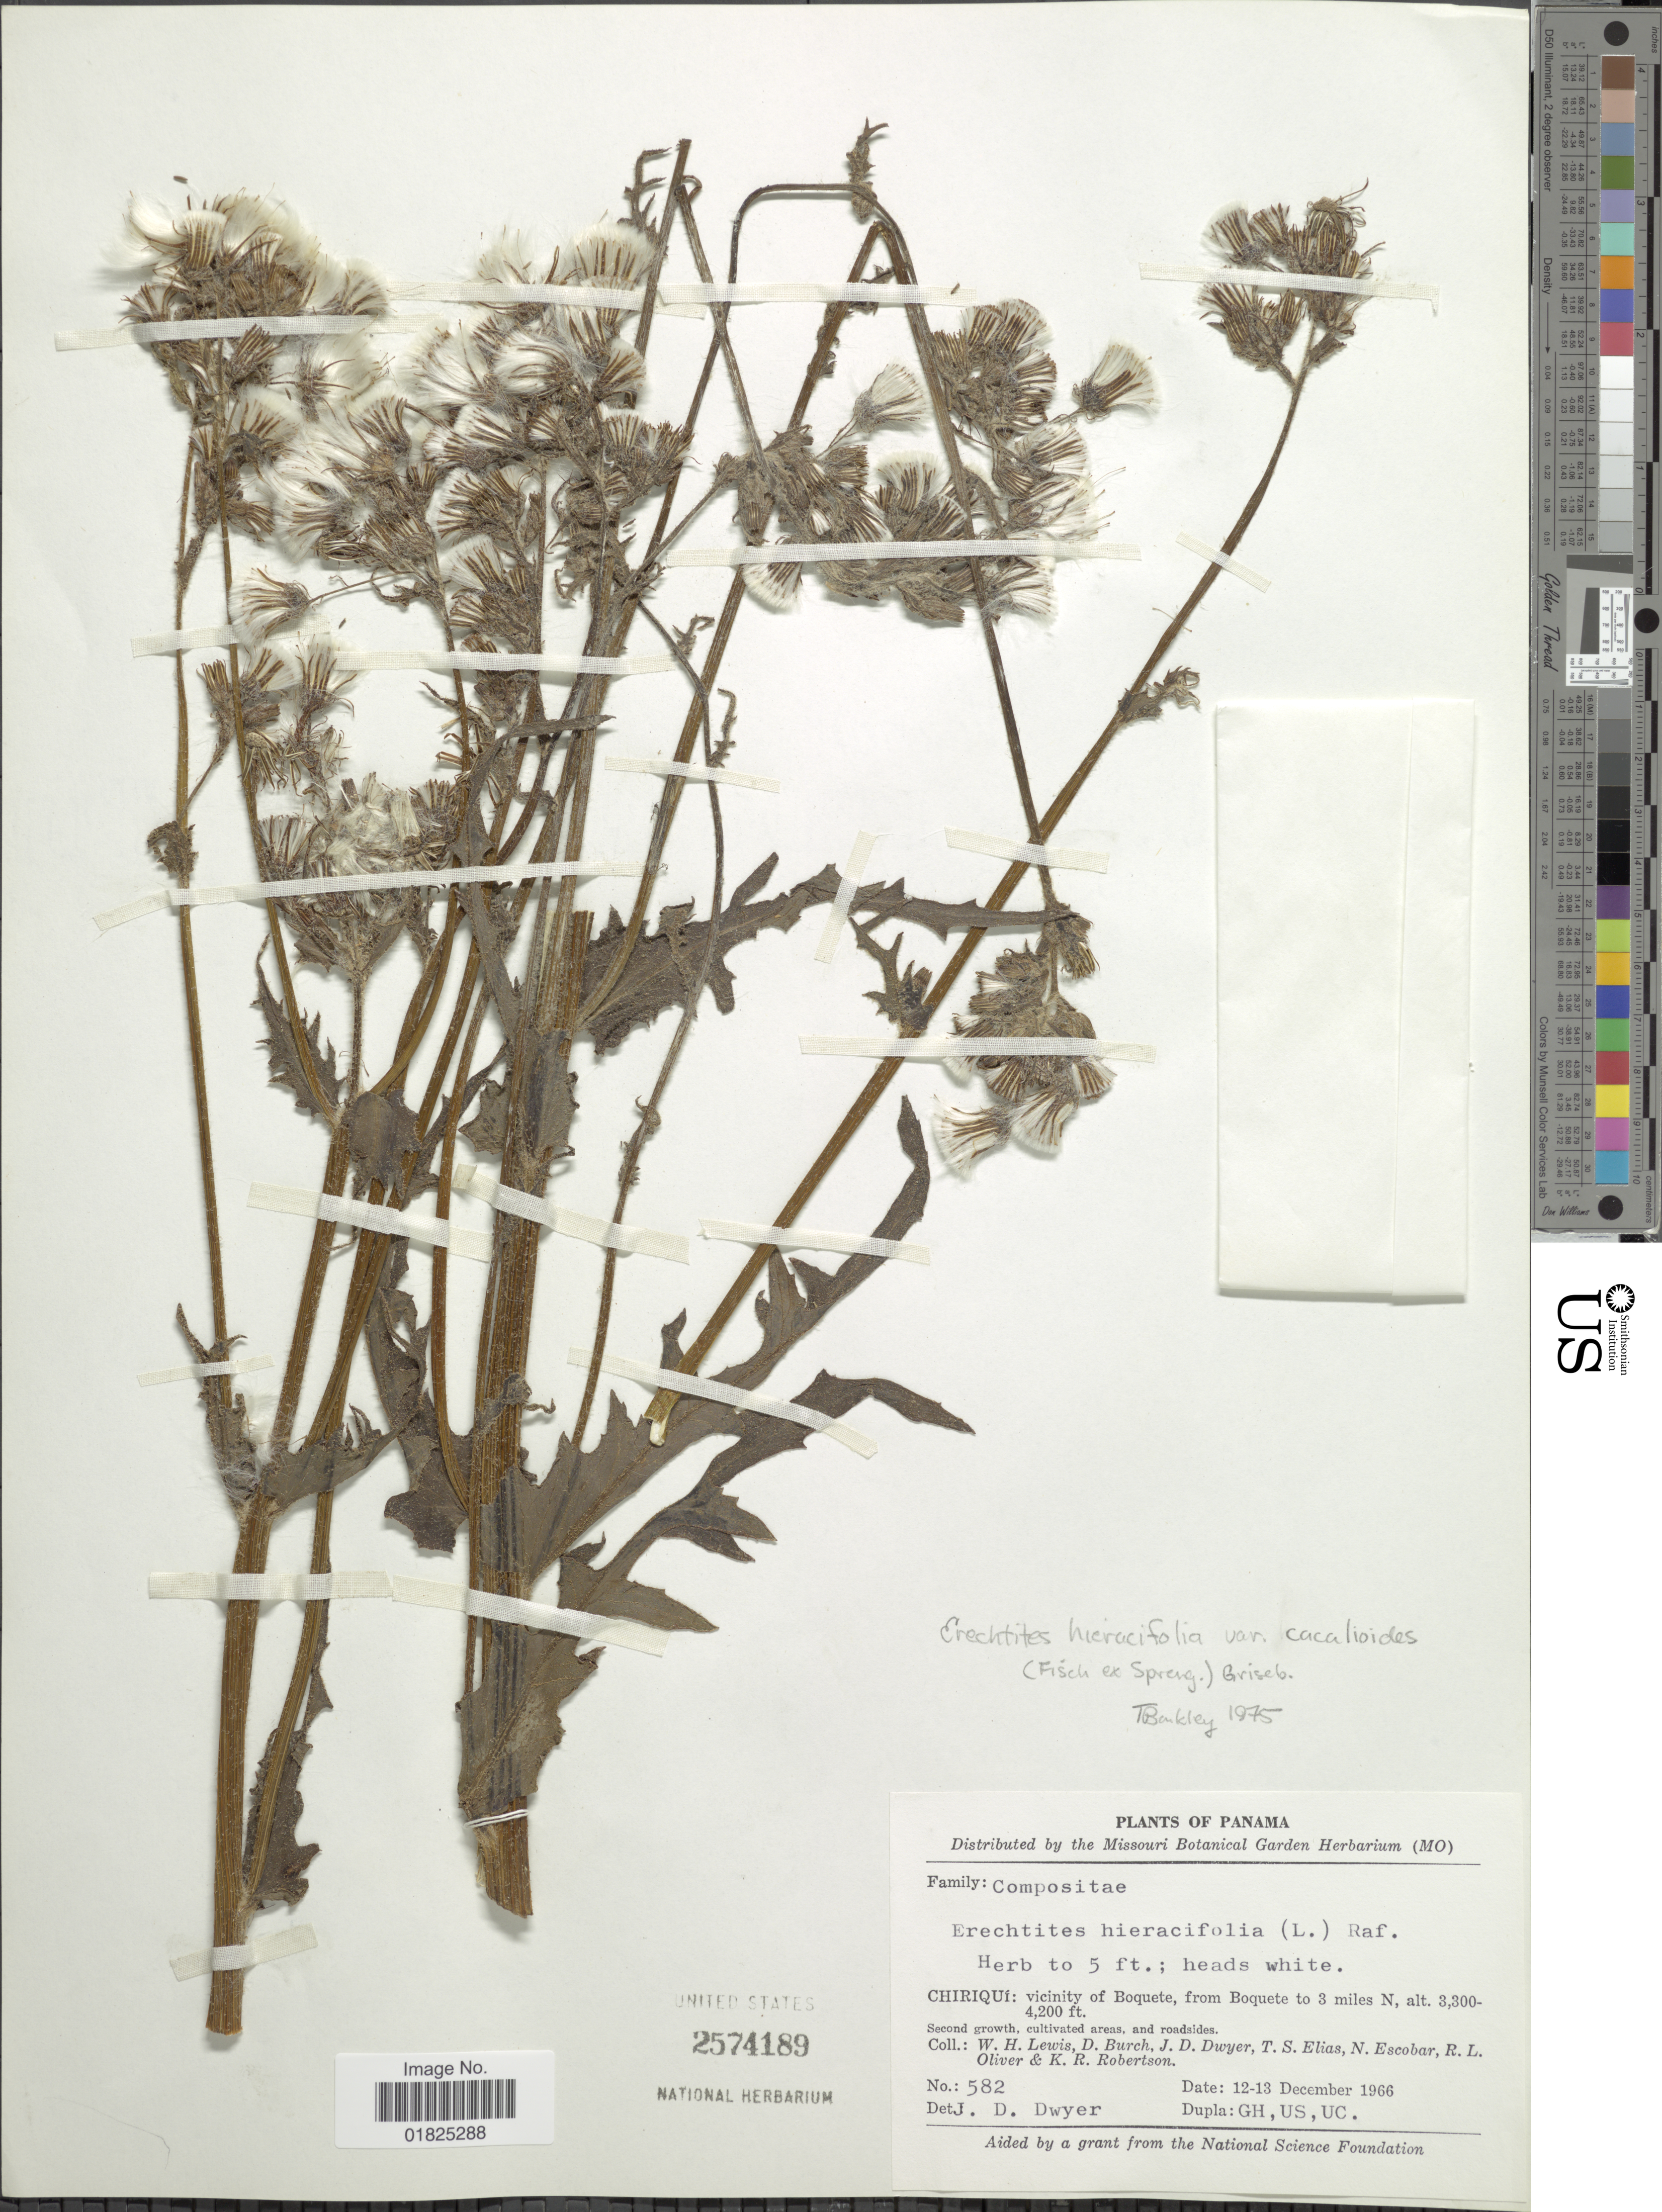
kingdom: Plantae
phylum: Tracheophyta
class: Magnoliopsida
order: Asterales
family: Asteraceae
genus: Erechtites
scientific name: Erechtites hieraciifolius var. cacaliodes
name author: (Fisch. ex Spreng.) Less. ex Griseb.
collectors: W. H. Lewis, D. Burch, J. D. Dwyer, T. S. Elias & et al.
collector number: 582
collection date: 1966-12-12/1966-12-13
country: Panama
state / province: Chiriqui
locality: Vicinity of Boquete, from Boquete to 3 miles N.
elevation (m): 1006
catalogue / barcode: US 2574189